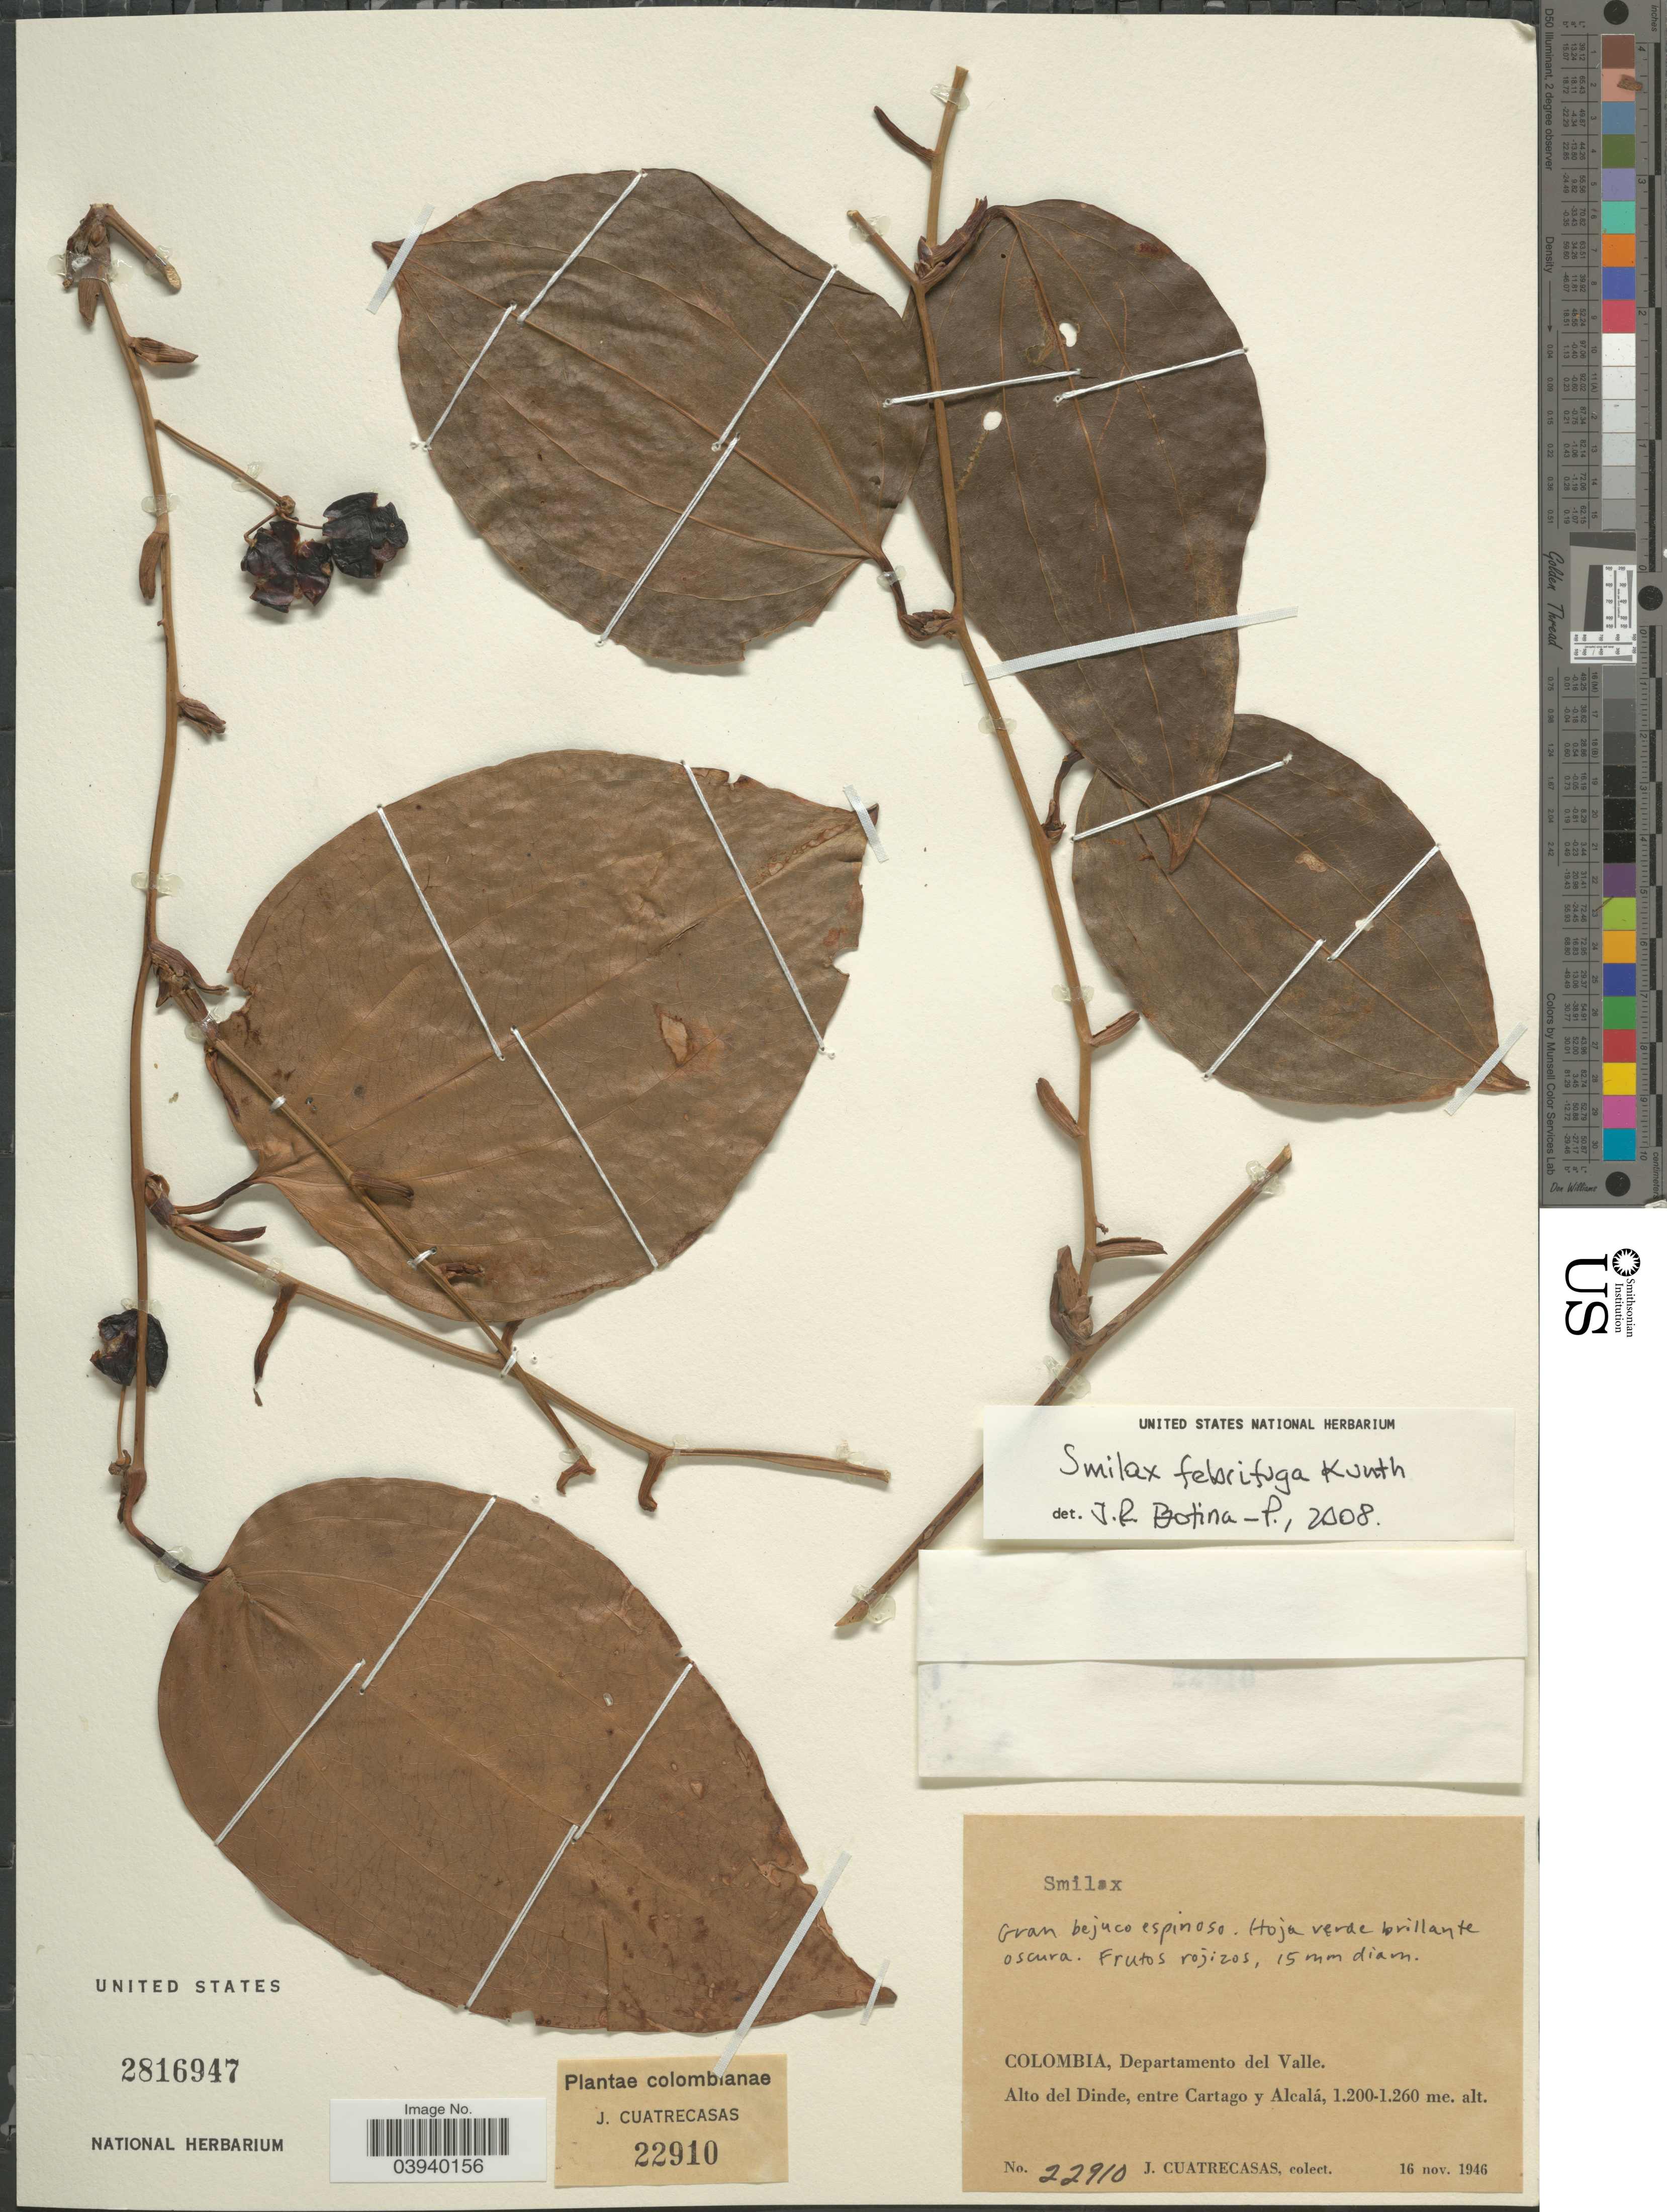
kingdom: Plantae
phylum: Tracheophyta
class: Liliopsida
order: Liliales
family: Smilacaceae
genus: Smilax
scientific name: Smilax febrifuga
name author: Kunth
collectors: J. Cuatrecasas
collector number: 22910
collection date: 1946-11-16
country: Colombia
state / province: Valle del Cauca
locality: Departamento del Valle. Alto del Dinde, entre Cartago y Alcalá.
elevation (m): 1200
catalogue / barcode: US 2816947